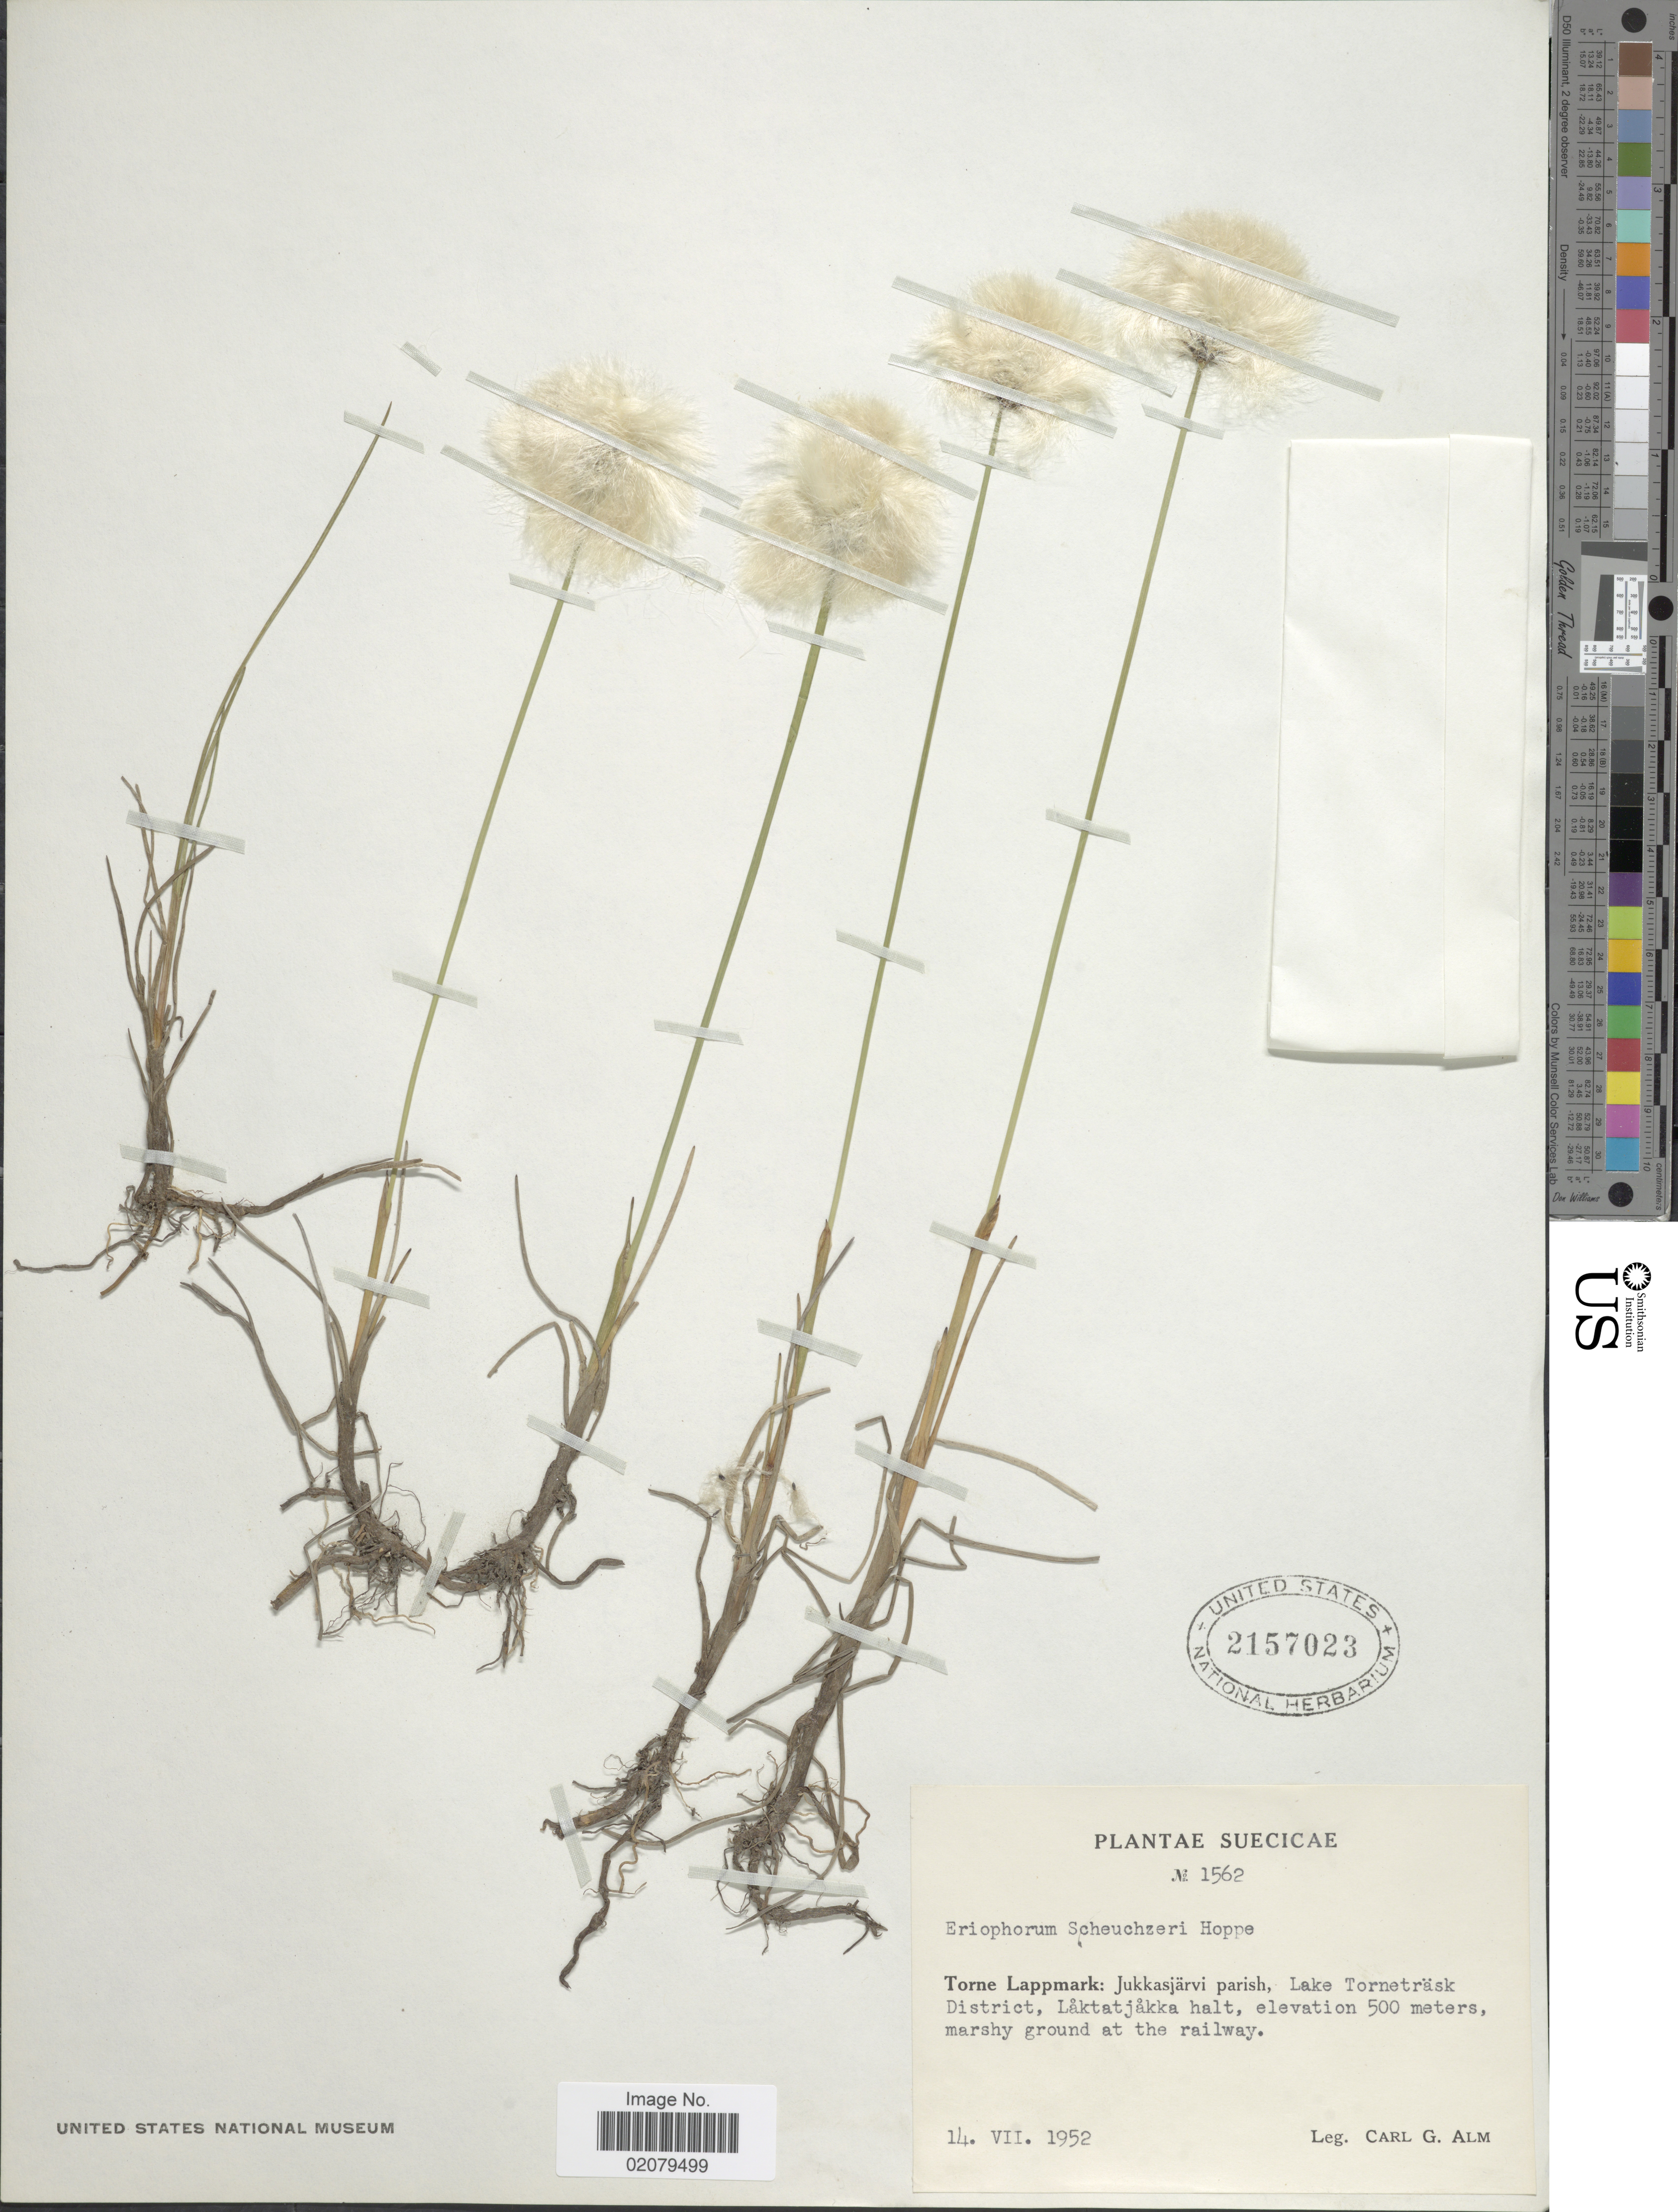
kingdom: Plantae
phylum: Tracheophyta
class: Liliopsida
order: Poales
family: Cyperaceae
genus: Eriophorum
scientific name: Eriophorum scheuchzeri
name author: Hoppe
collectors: C. G. Alm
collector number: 1562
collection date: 1952-07-14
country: Sweden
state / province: Norrbotten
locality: Suecicae, Torne Lappmark: Jukkasjarvi parish, Lake Tornetrask District, Laktatjakka halt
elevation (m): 500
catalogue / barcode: US 2157023